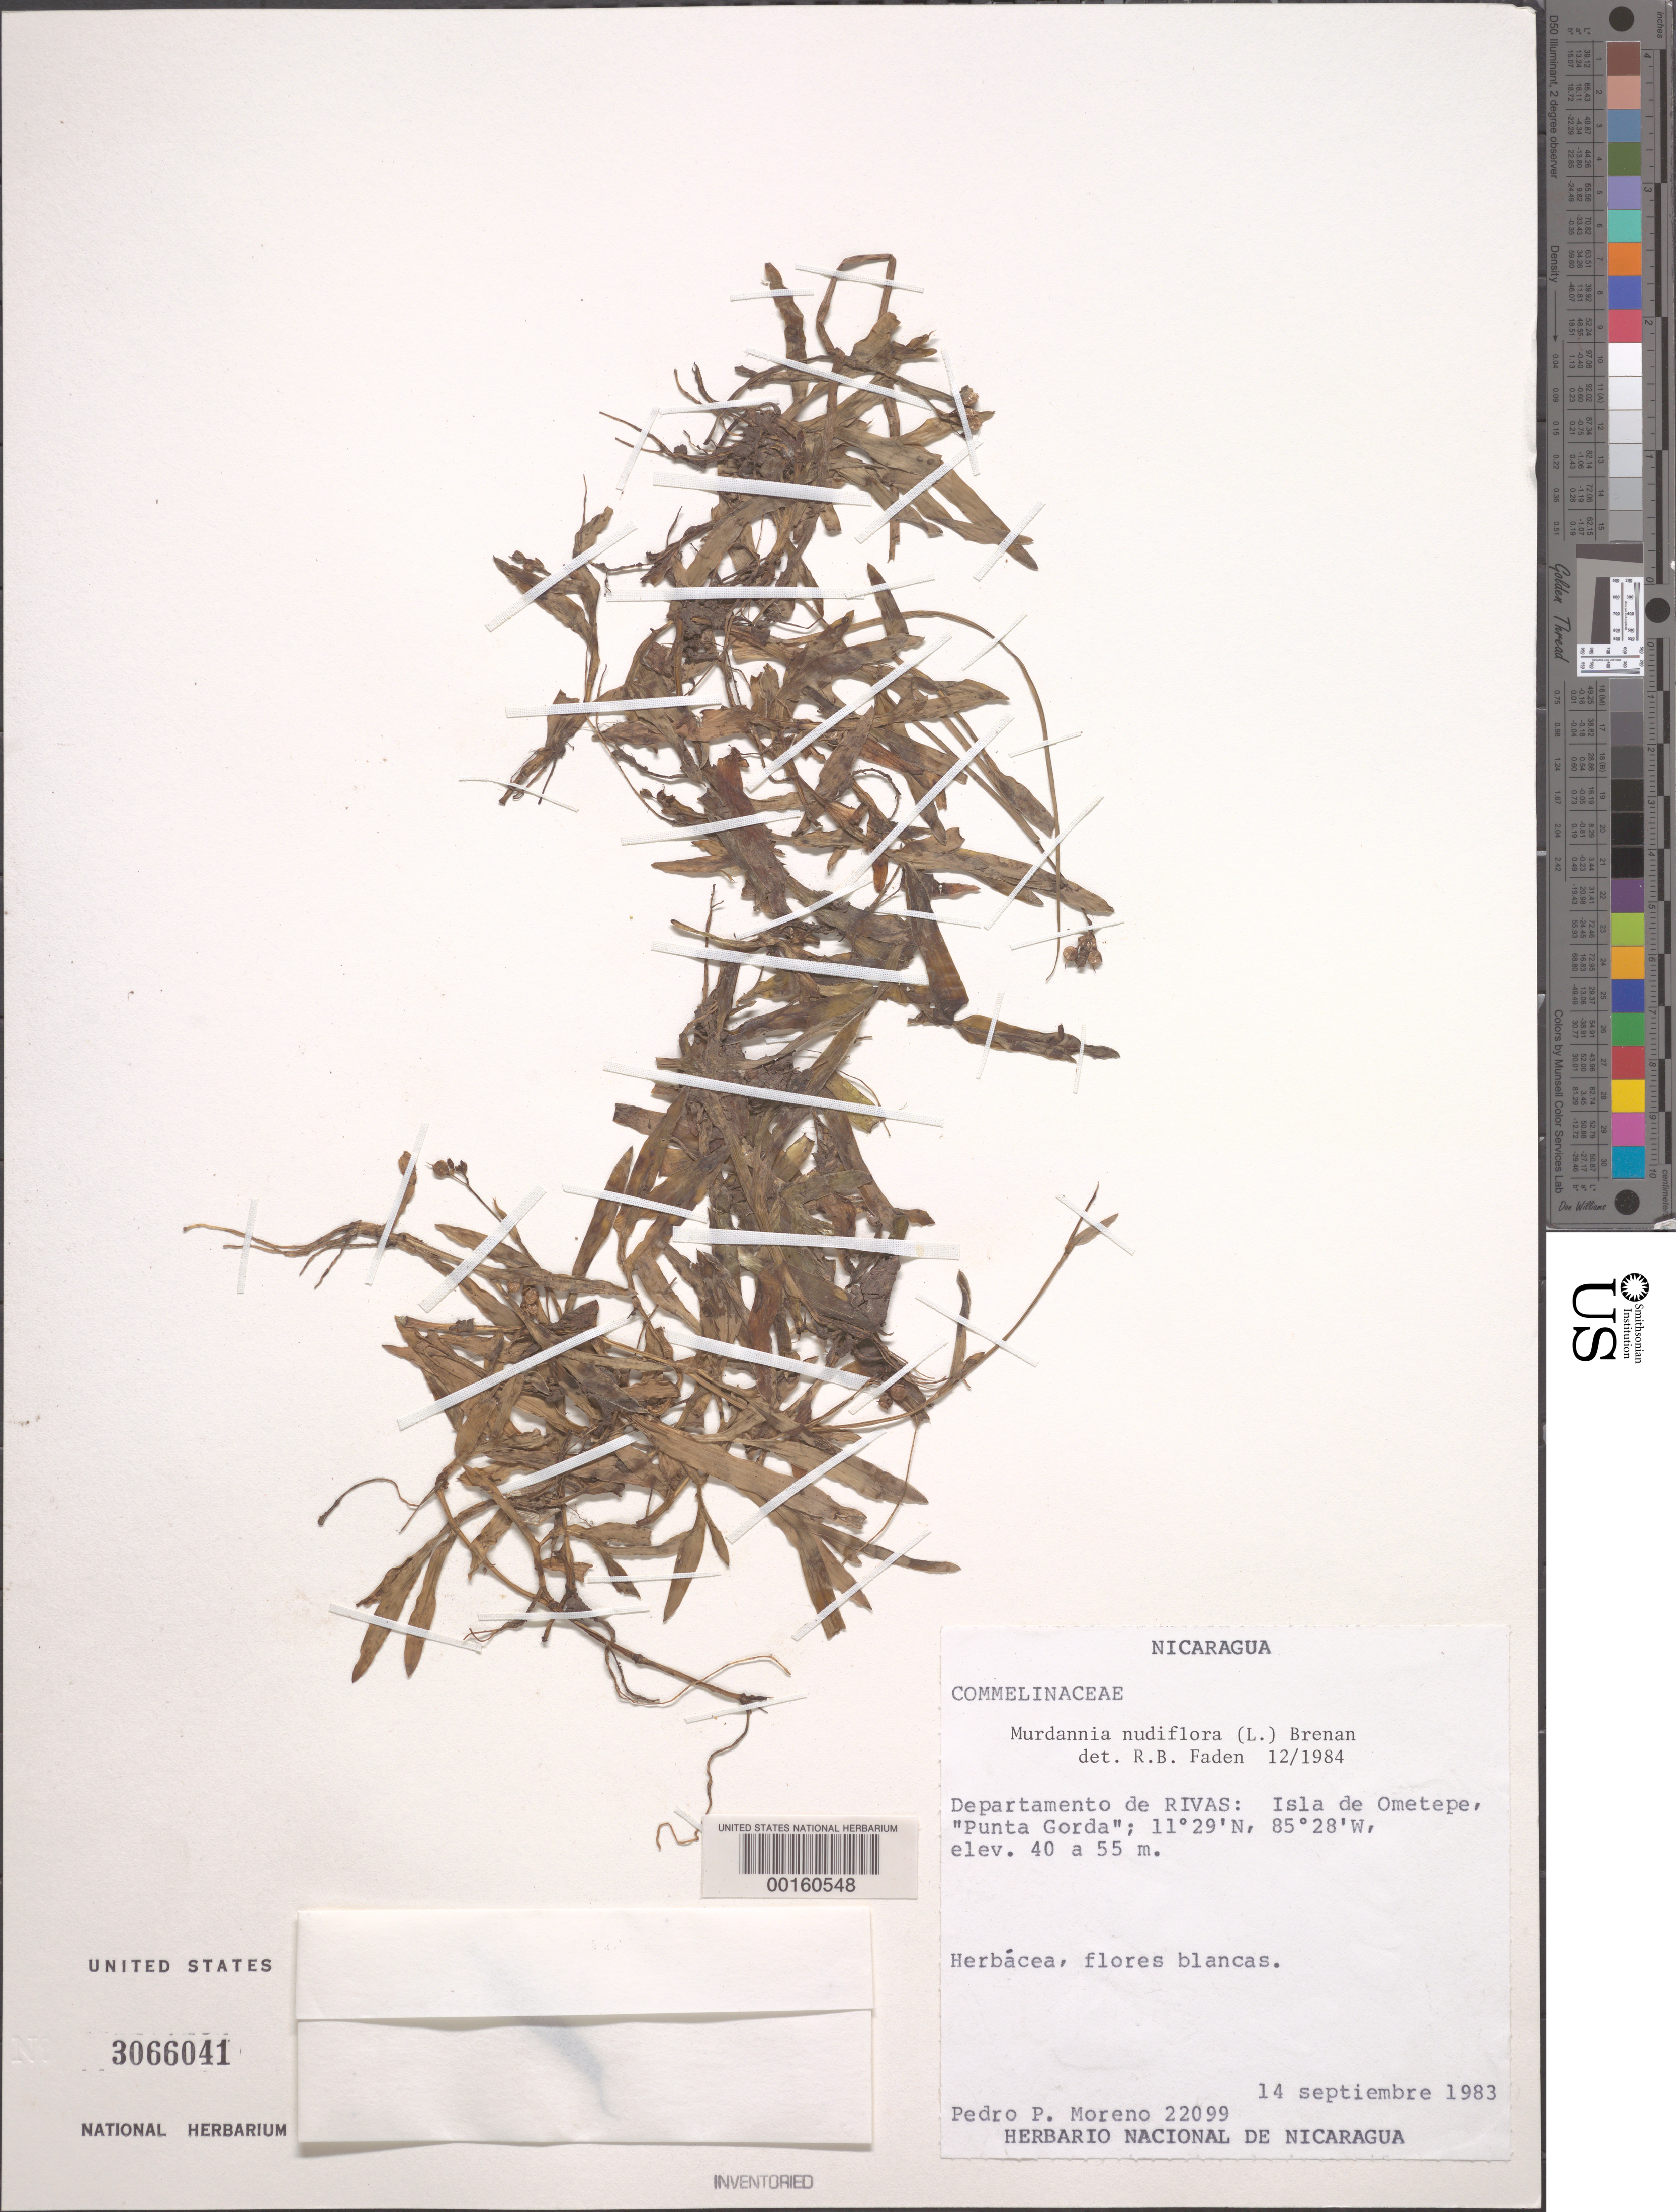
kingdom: Plantae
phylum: Tracheophyta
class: Liliopsida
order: Commelinales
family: Commelinaceae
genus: Murdannia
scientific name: Murdannia nudiflora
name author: (L.) Brenan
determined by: Faden, Robert B., (US), Smithsonian Institution - National Museum of Natural History (UNITED STATES)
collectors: P. Moreno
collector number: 22099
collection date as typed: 14 Sep 1983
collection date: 1983-09-14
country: Nicaragua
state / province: Rivas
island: Isla de Ometepe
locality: "Punta Gorda"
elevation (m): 40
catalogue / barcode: US 3066041